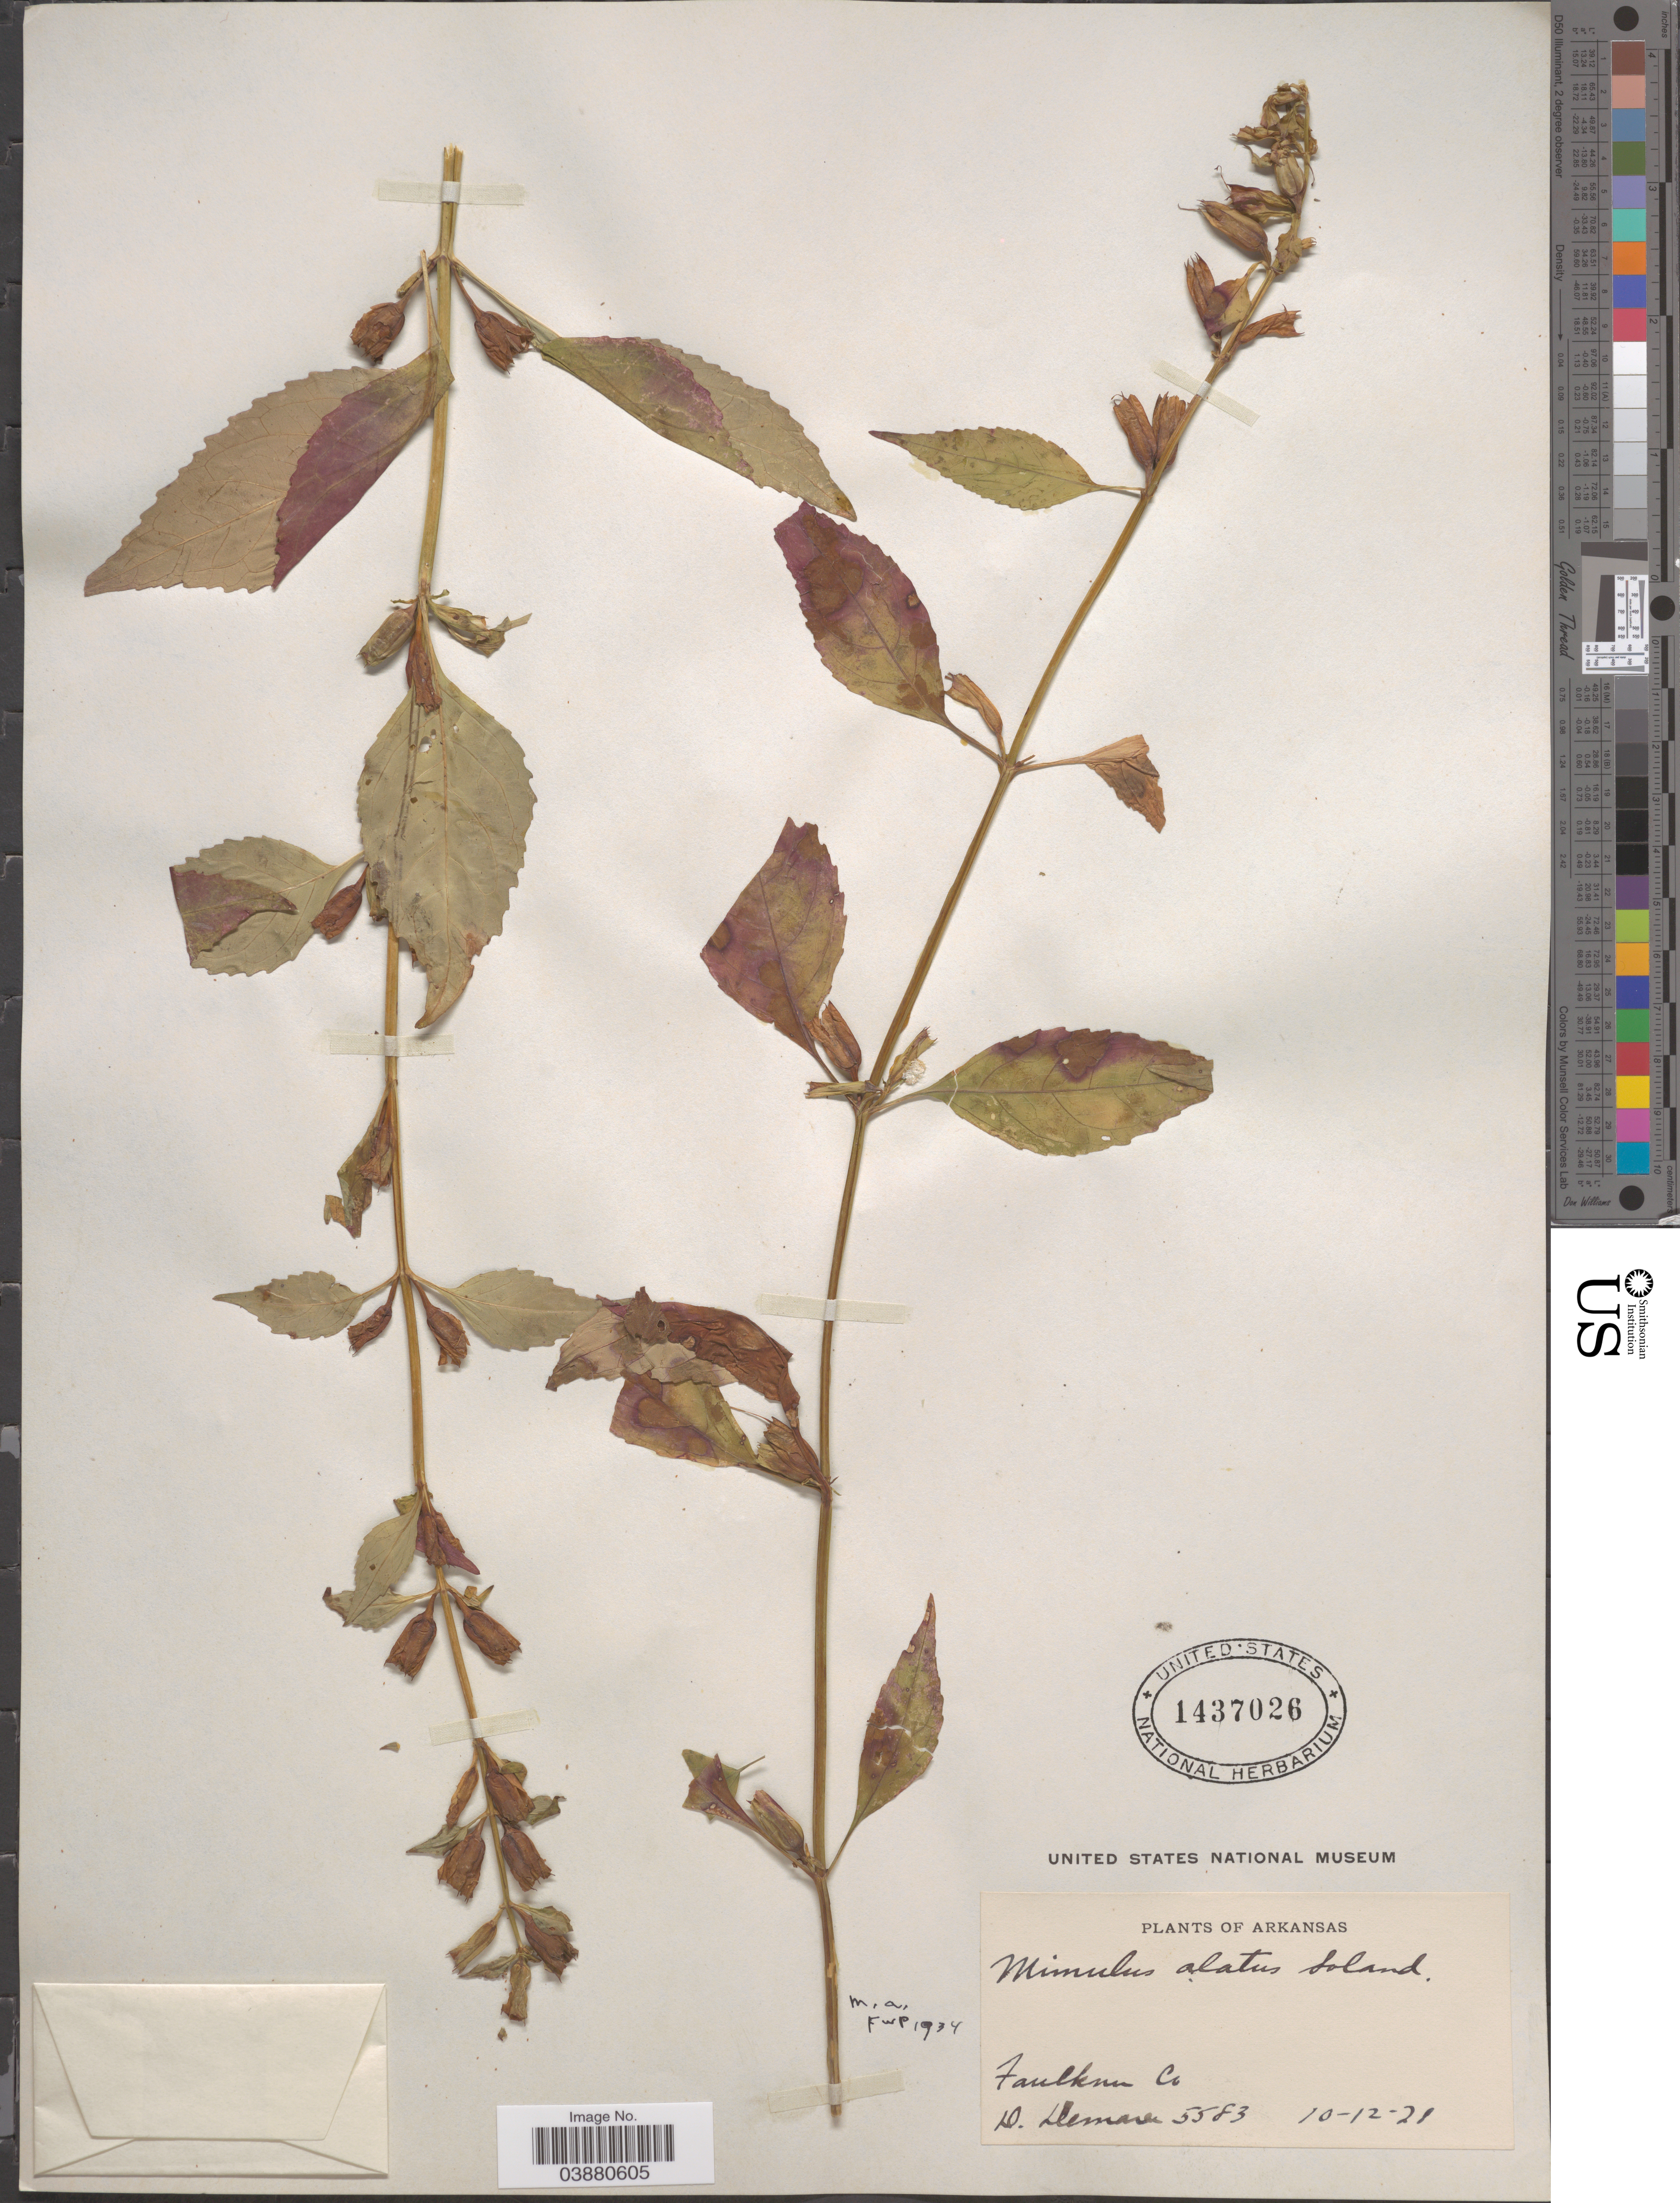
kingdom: Plantae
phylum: Tracheophyta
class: Magnoliopsida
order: Lamiales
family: Phrymaceae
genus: Mimulus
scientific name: Mimulus alatus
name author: Aiton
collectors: D. Demaree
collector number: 5583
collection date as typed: Transcribed d/m/y: 12/10/21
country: United States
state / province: Arkansas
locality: Faulkner Co.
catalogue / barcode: US 1437026